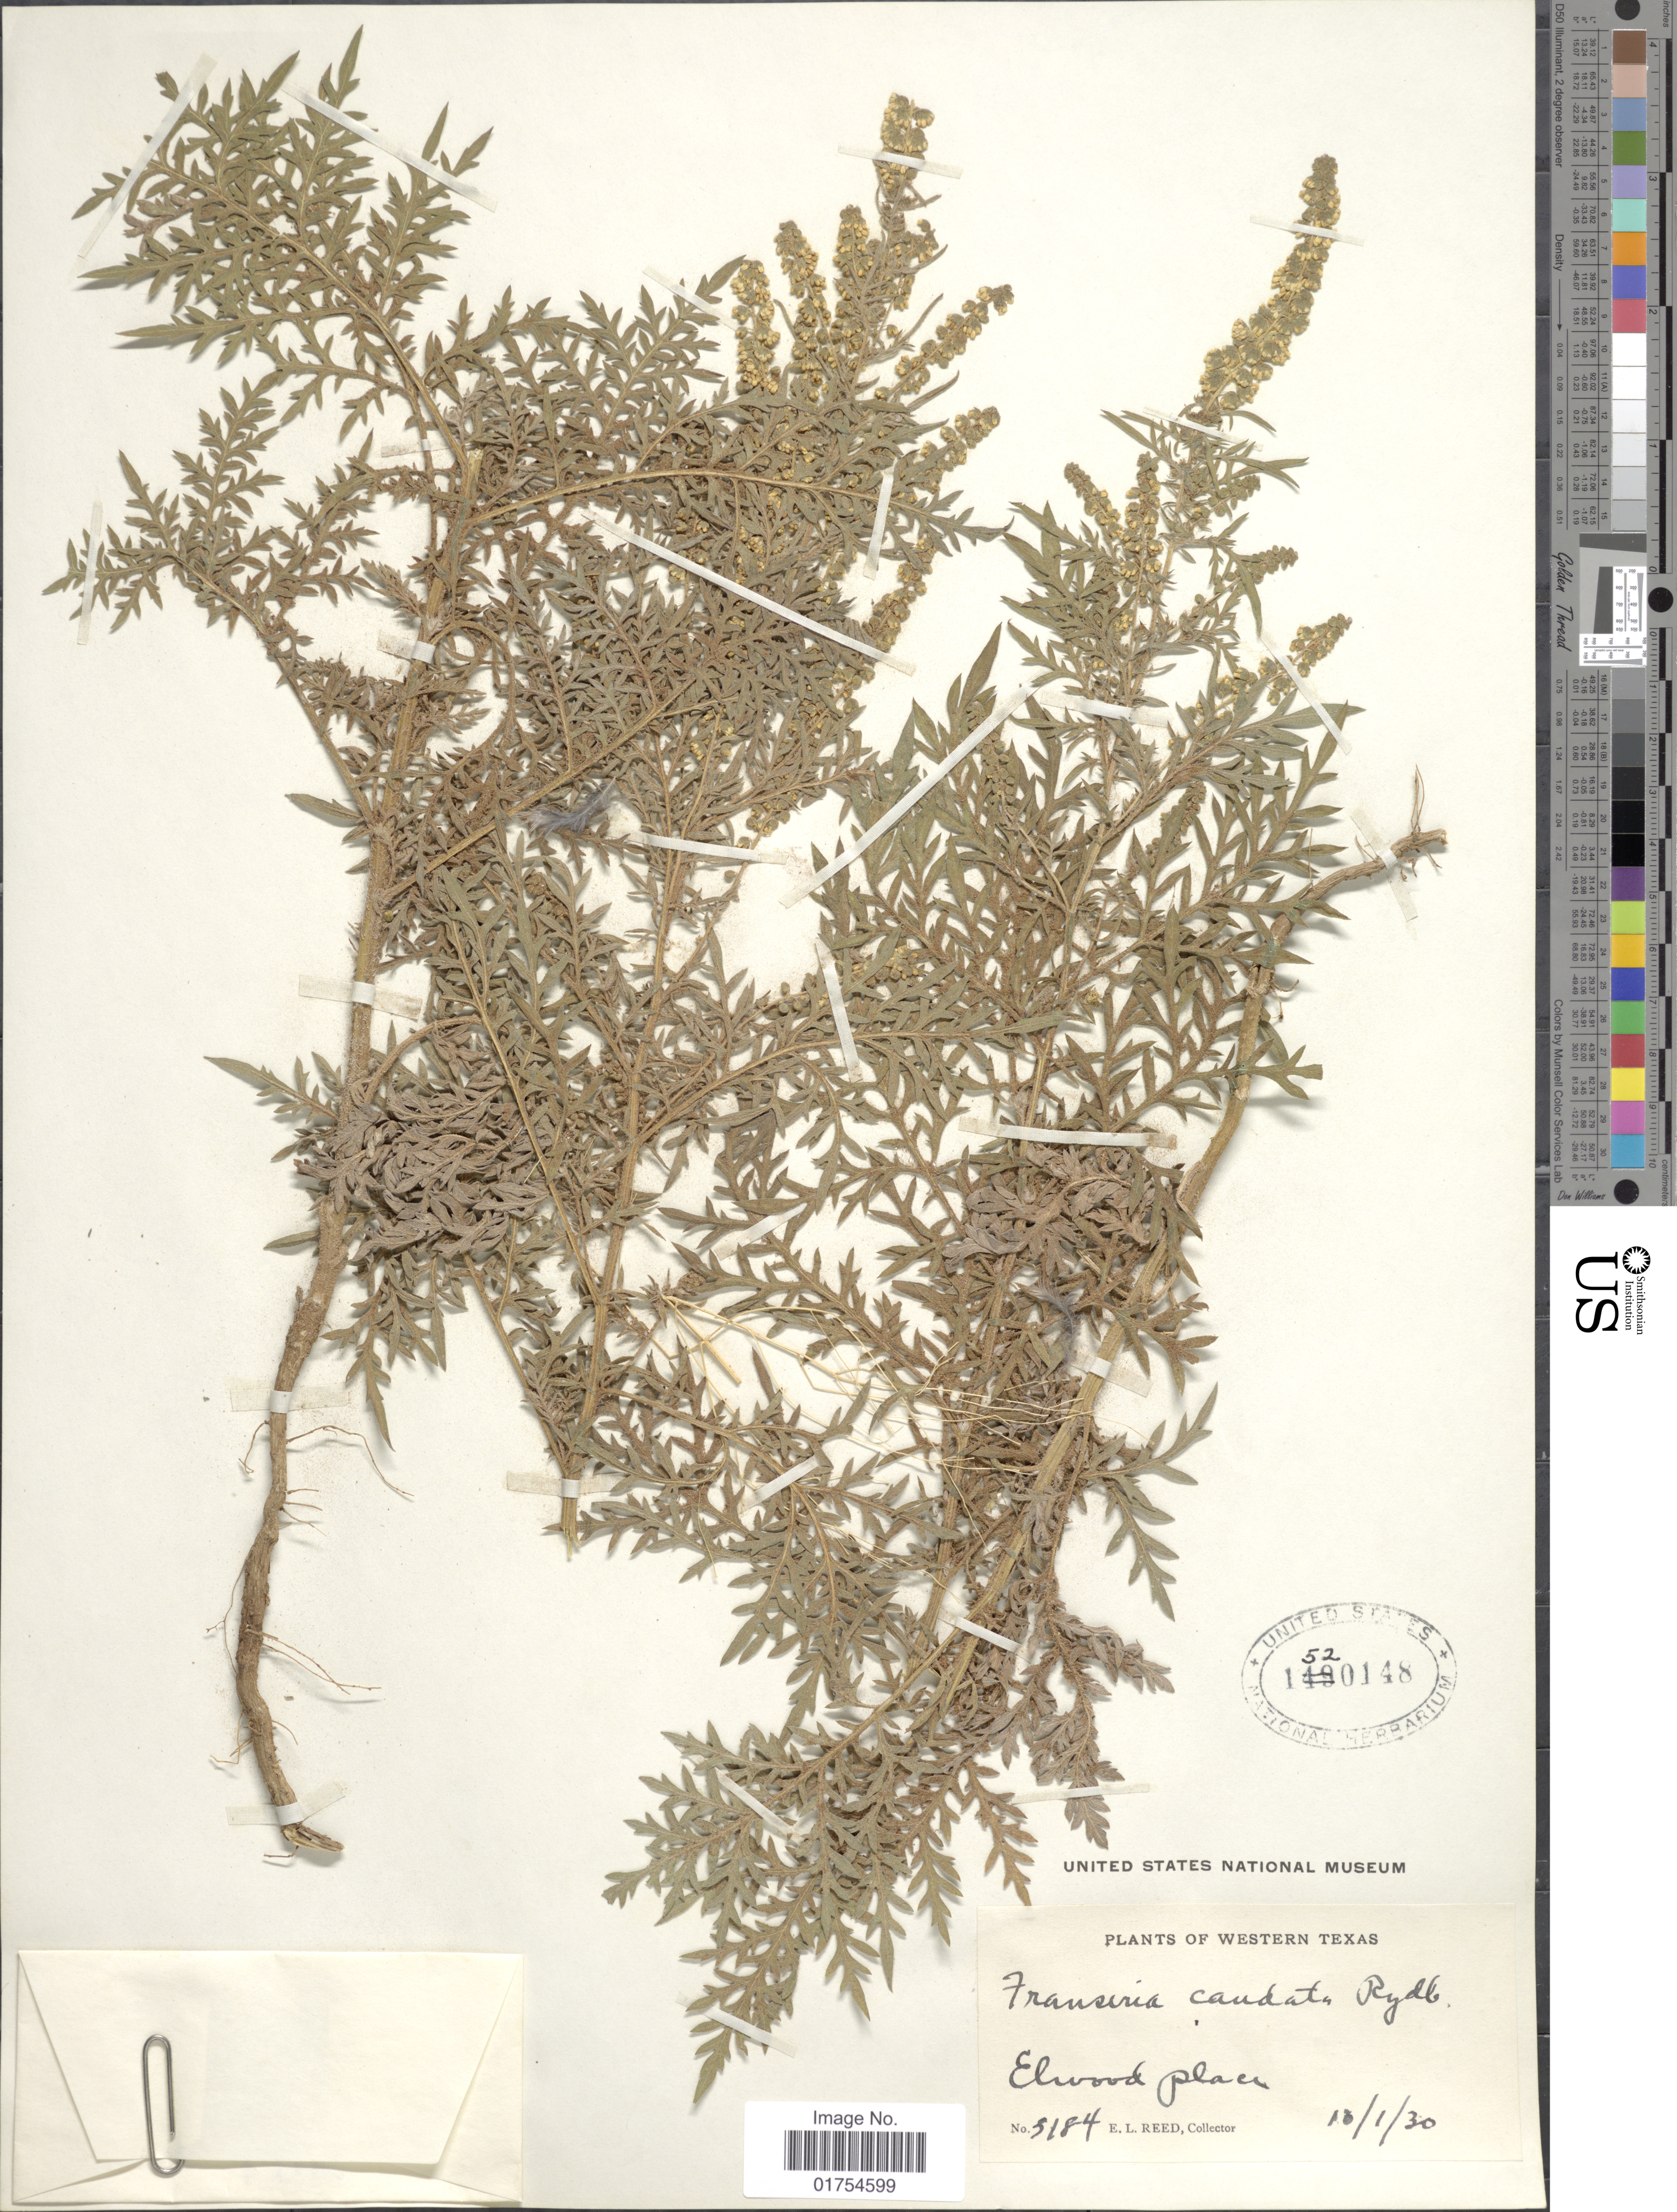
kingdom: Plantae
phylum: Tracheophyta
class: Magnoliopsida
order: Asterales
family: Asteraceae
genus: Franseria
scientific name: Franseria confertiflora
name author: (DC.) Rydb.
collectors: E. Reed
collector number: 3184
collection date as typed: Transcribed d/m/y: 1/10/30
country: United States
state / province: Texas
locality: Western Texas, Elwood Places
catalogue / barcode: US 1520148